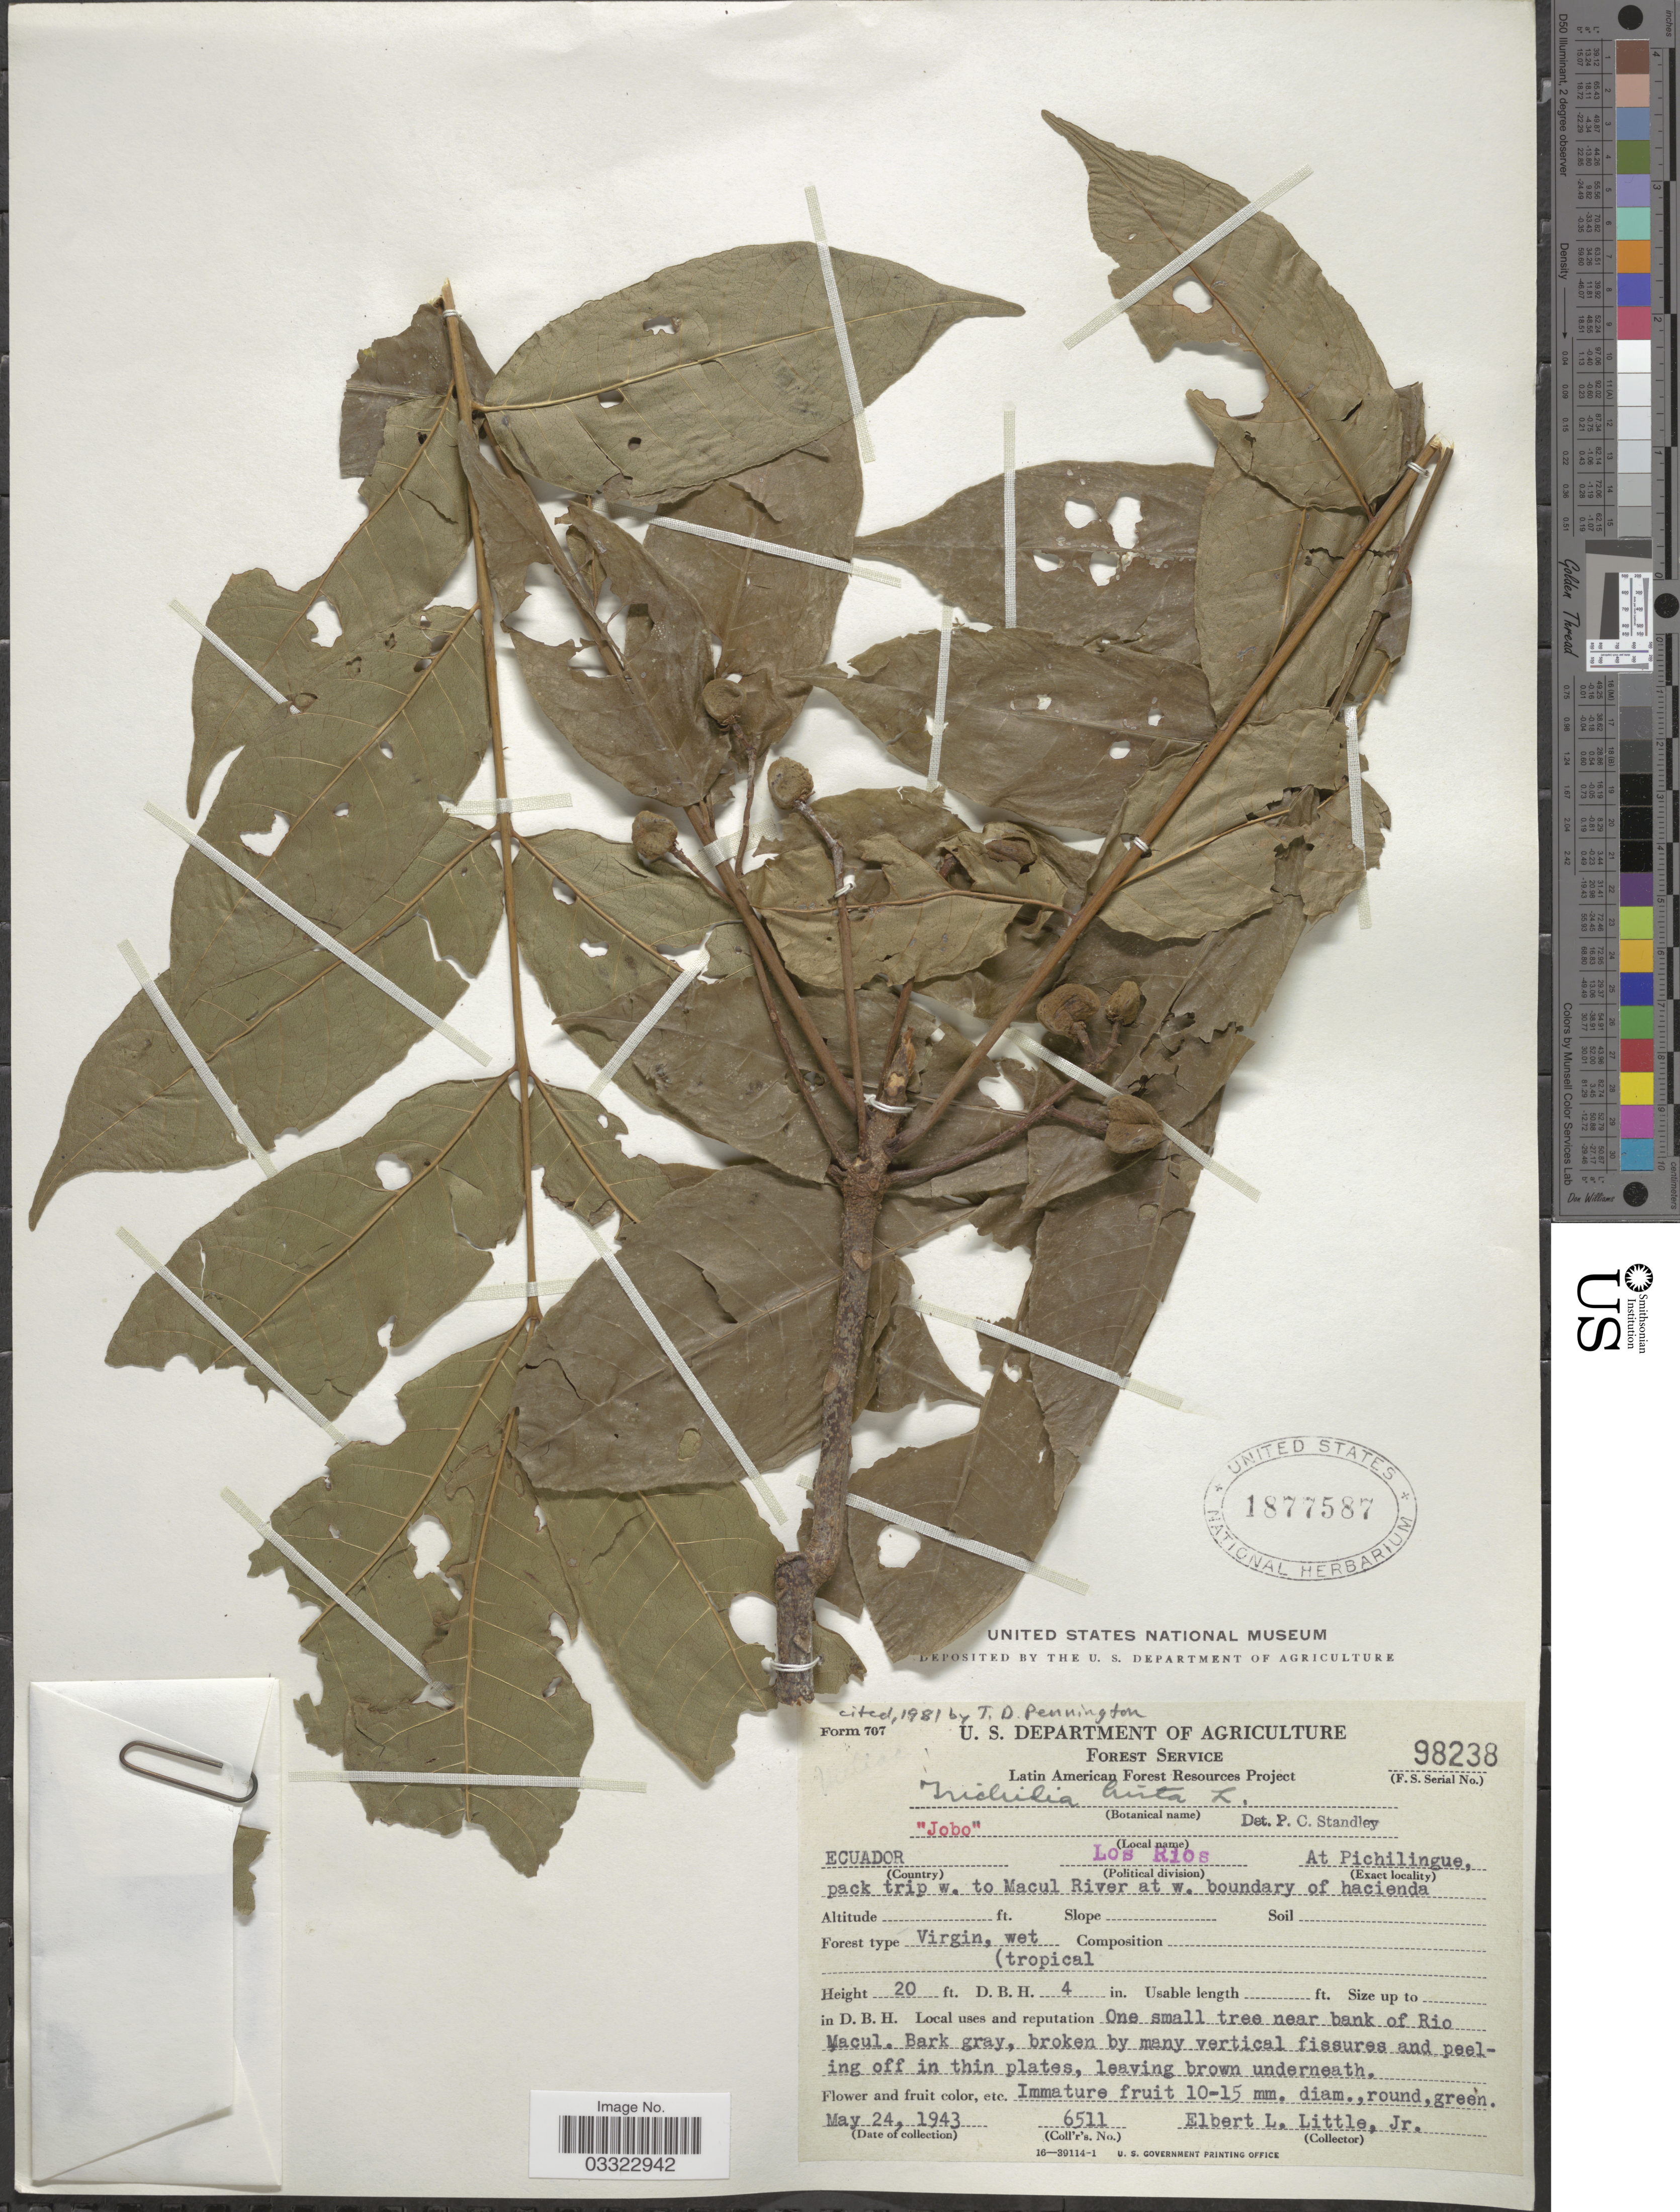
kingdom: Plantae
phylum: Tracheophyta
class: Magnoliopsida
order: Sapindales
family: Meliaceae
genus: Trichilia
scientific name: Trichilia hirta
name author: L.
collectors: E. L. Little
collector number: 6511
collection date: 1943-05-24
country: Ecuador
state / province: Los Ríos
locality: At Pichilingue, pack trip w. to Macul River at w. boundary of hacienda.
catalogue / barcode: US 1877587